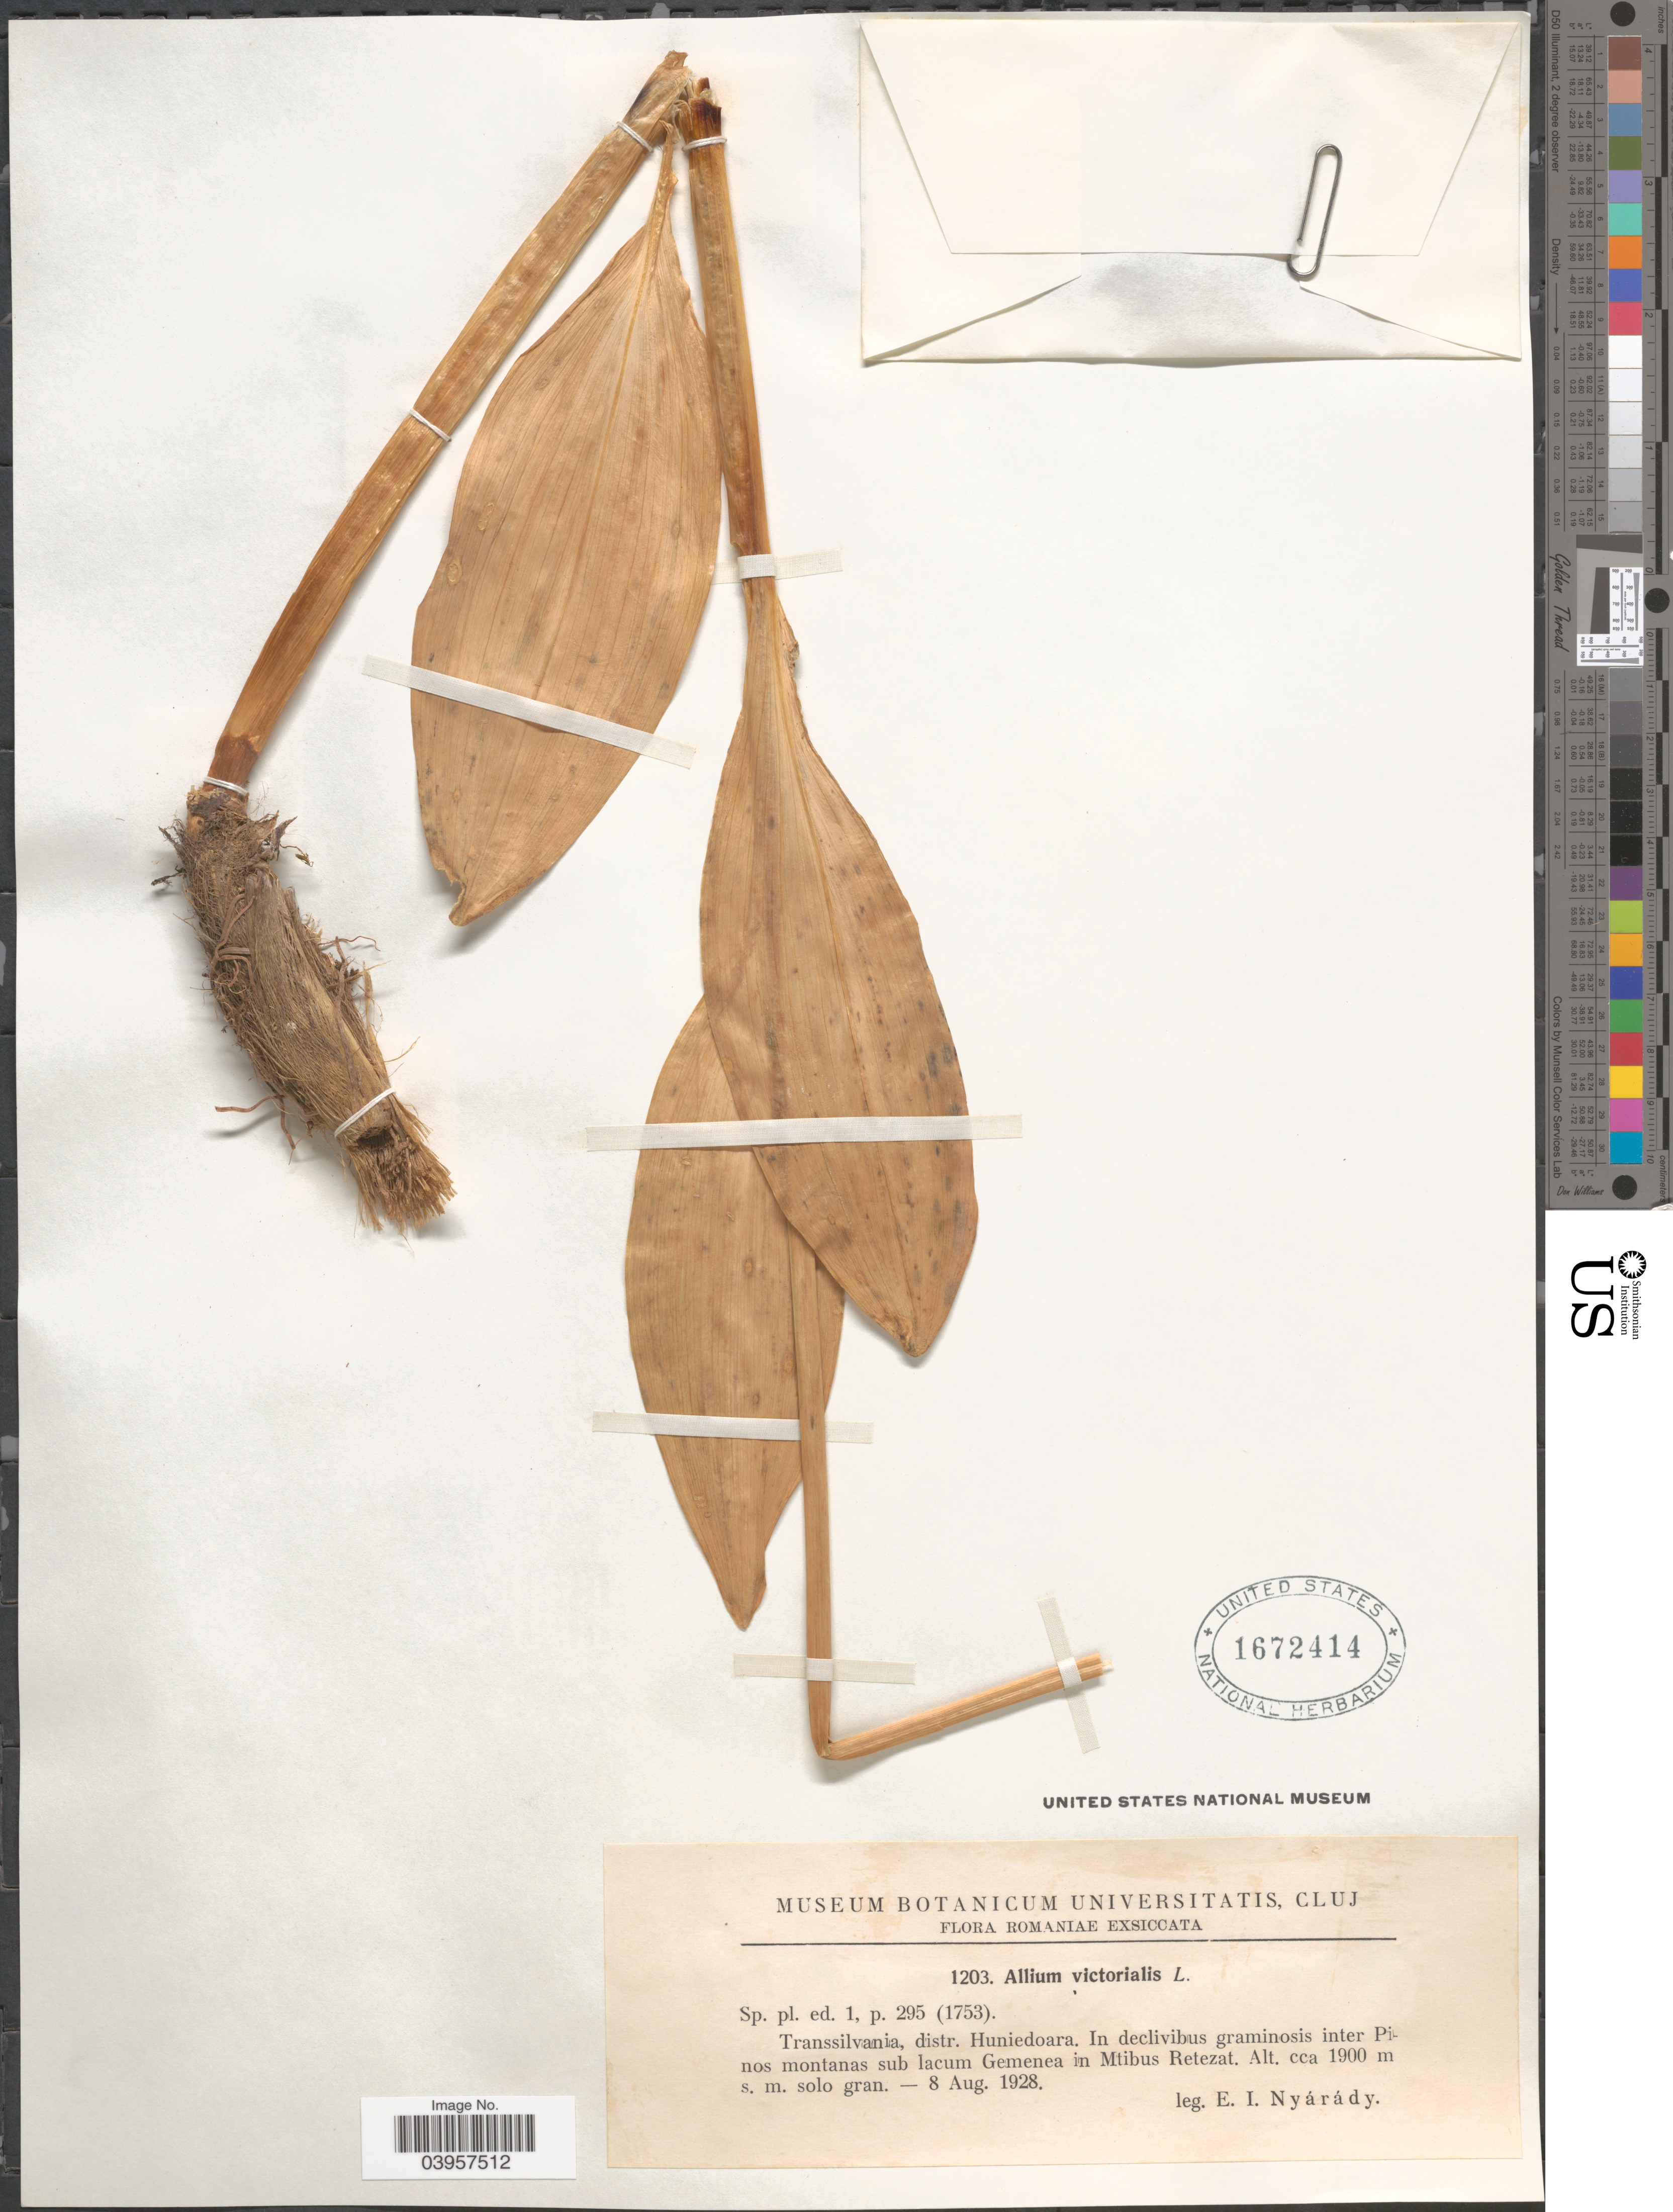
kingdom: Plantae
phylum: Tracheophyta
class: Liliopsida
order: Asparagales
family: Amaryllidaceae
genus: Allium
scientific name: Allium victorialis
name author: L.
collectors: E. Nyárády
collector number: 1203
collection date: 1928-08-08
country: Romania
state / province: Hunedoara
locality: Romaniae. Transsilvania, distr. Huniedoara. In declivibus graminosis inter Pinos montanas sub lacum Gemenea in Mtibus Retezat.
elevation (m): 1900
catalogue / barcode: US 1672414